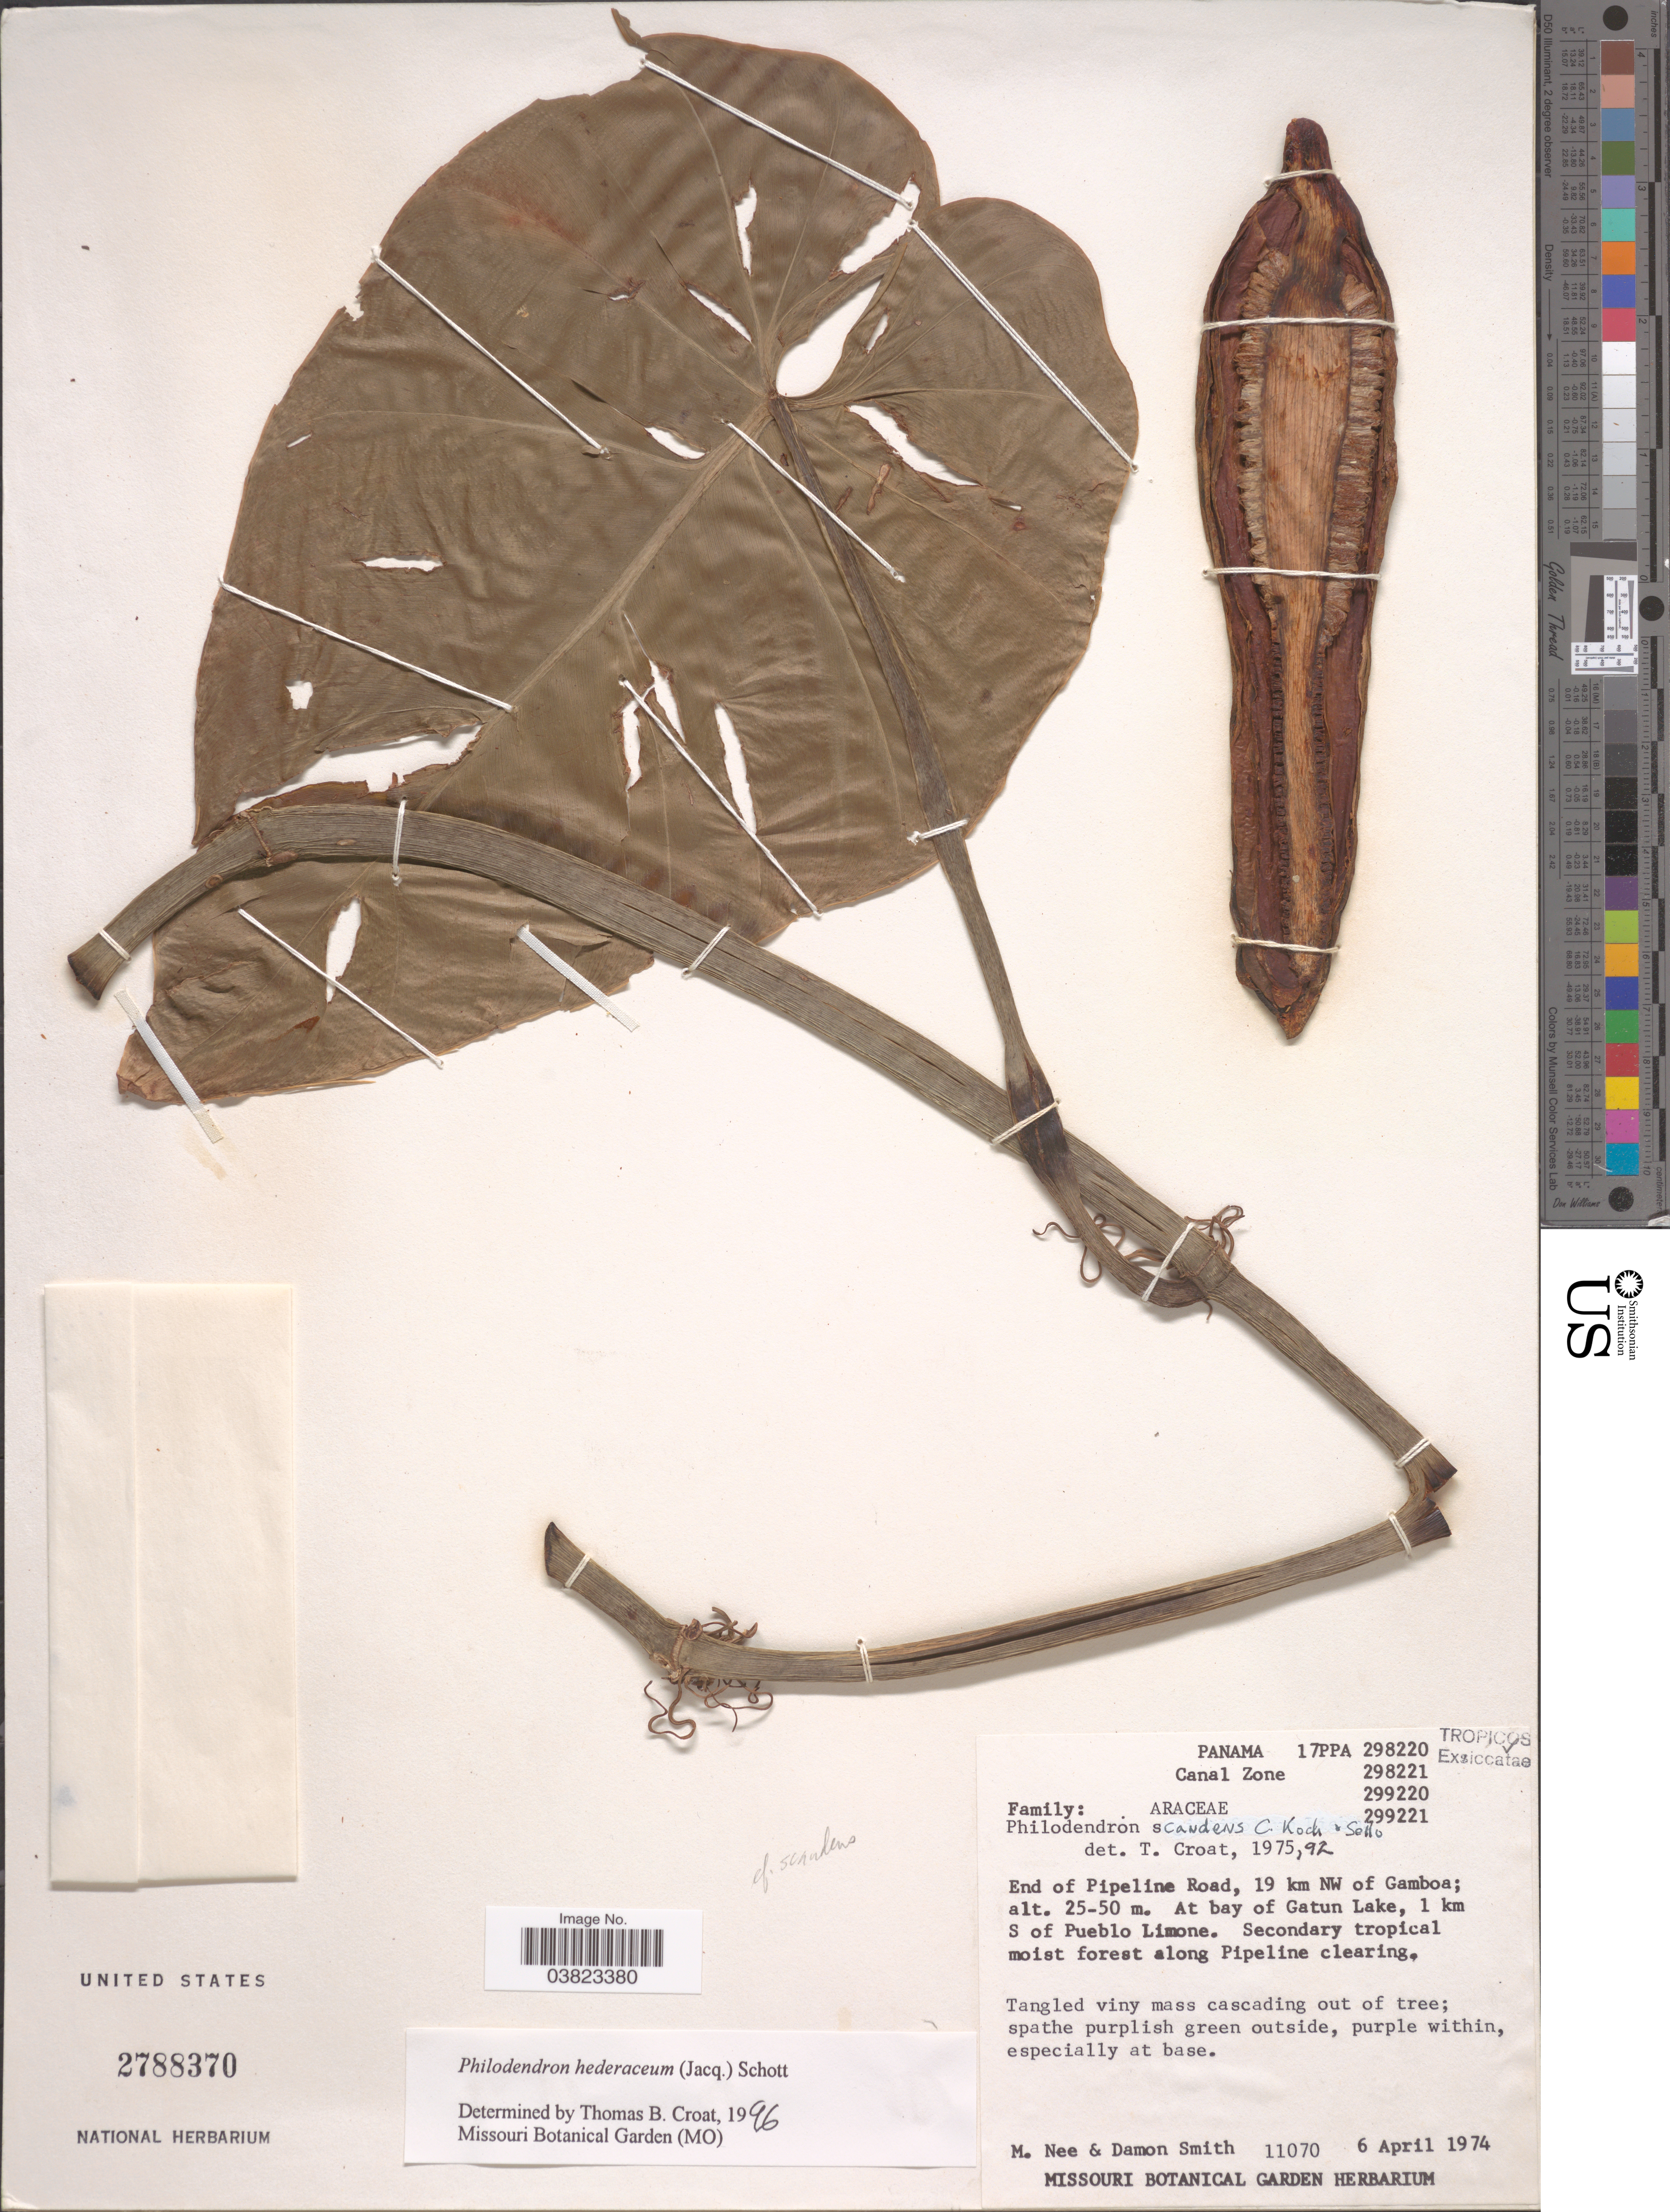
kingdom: Plantae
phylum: Tracheophyta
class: Liliopsida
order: Alismatales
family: Araceae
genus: Philodendron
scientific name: Philodendron hederaceum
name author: (Jacq.) Schott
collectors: M. Nee & D. A. Smith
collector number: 11070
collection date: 1974-04-06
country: Panama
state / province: Colón / Panamá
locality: Canal Zone. End of Pipeline Road, 19 km NW of Gamboa. At bay of Gatun Lake, 1 km S of Pueblo Limone. Secondary tropical moist forest along Pipeline clearing.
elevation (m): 25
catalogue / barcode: US 2788370